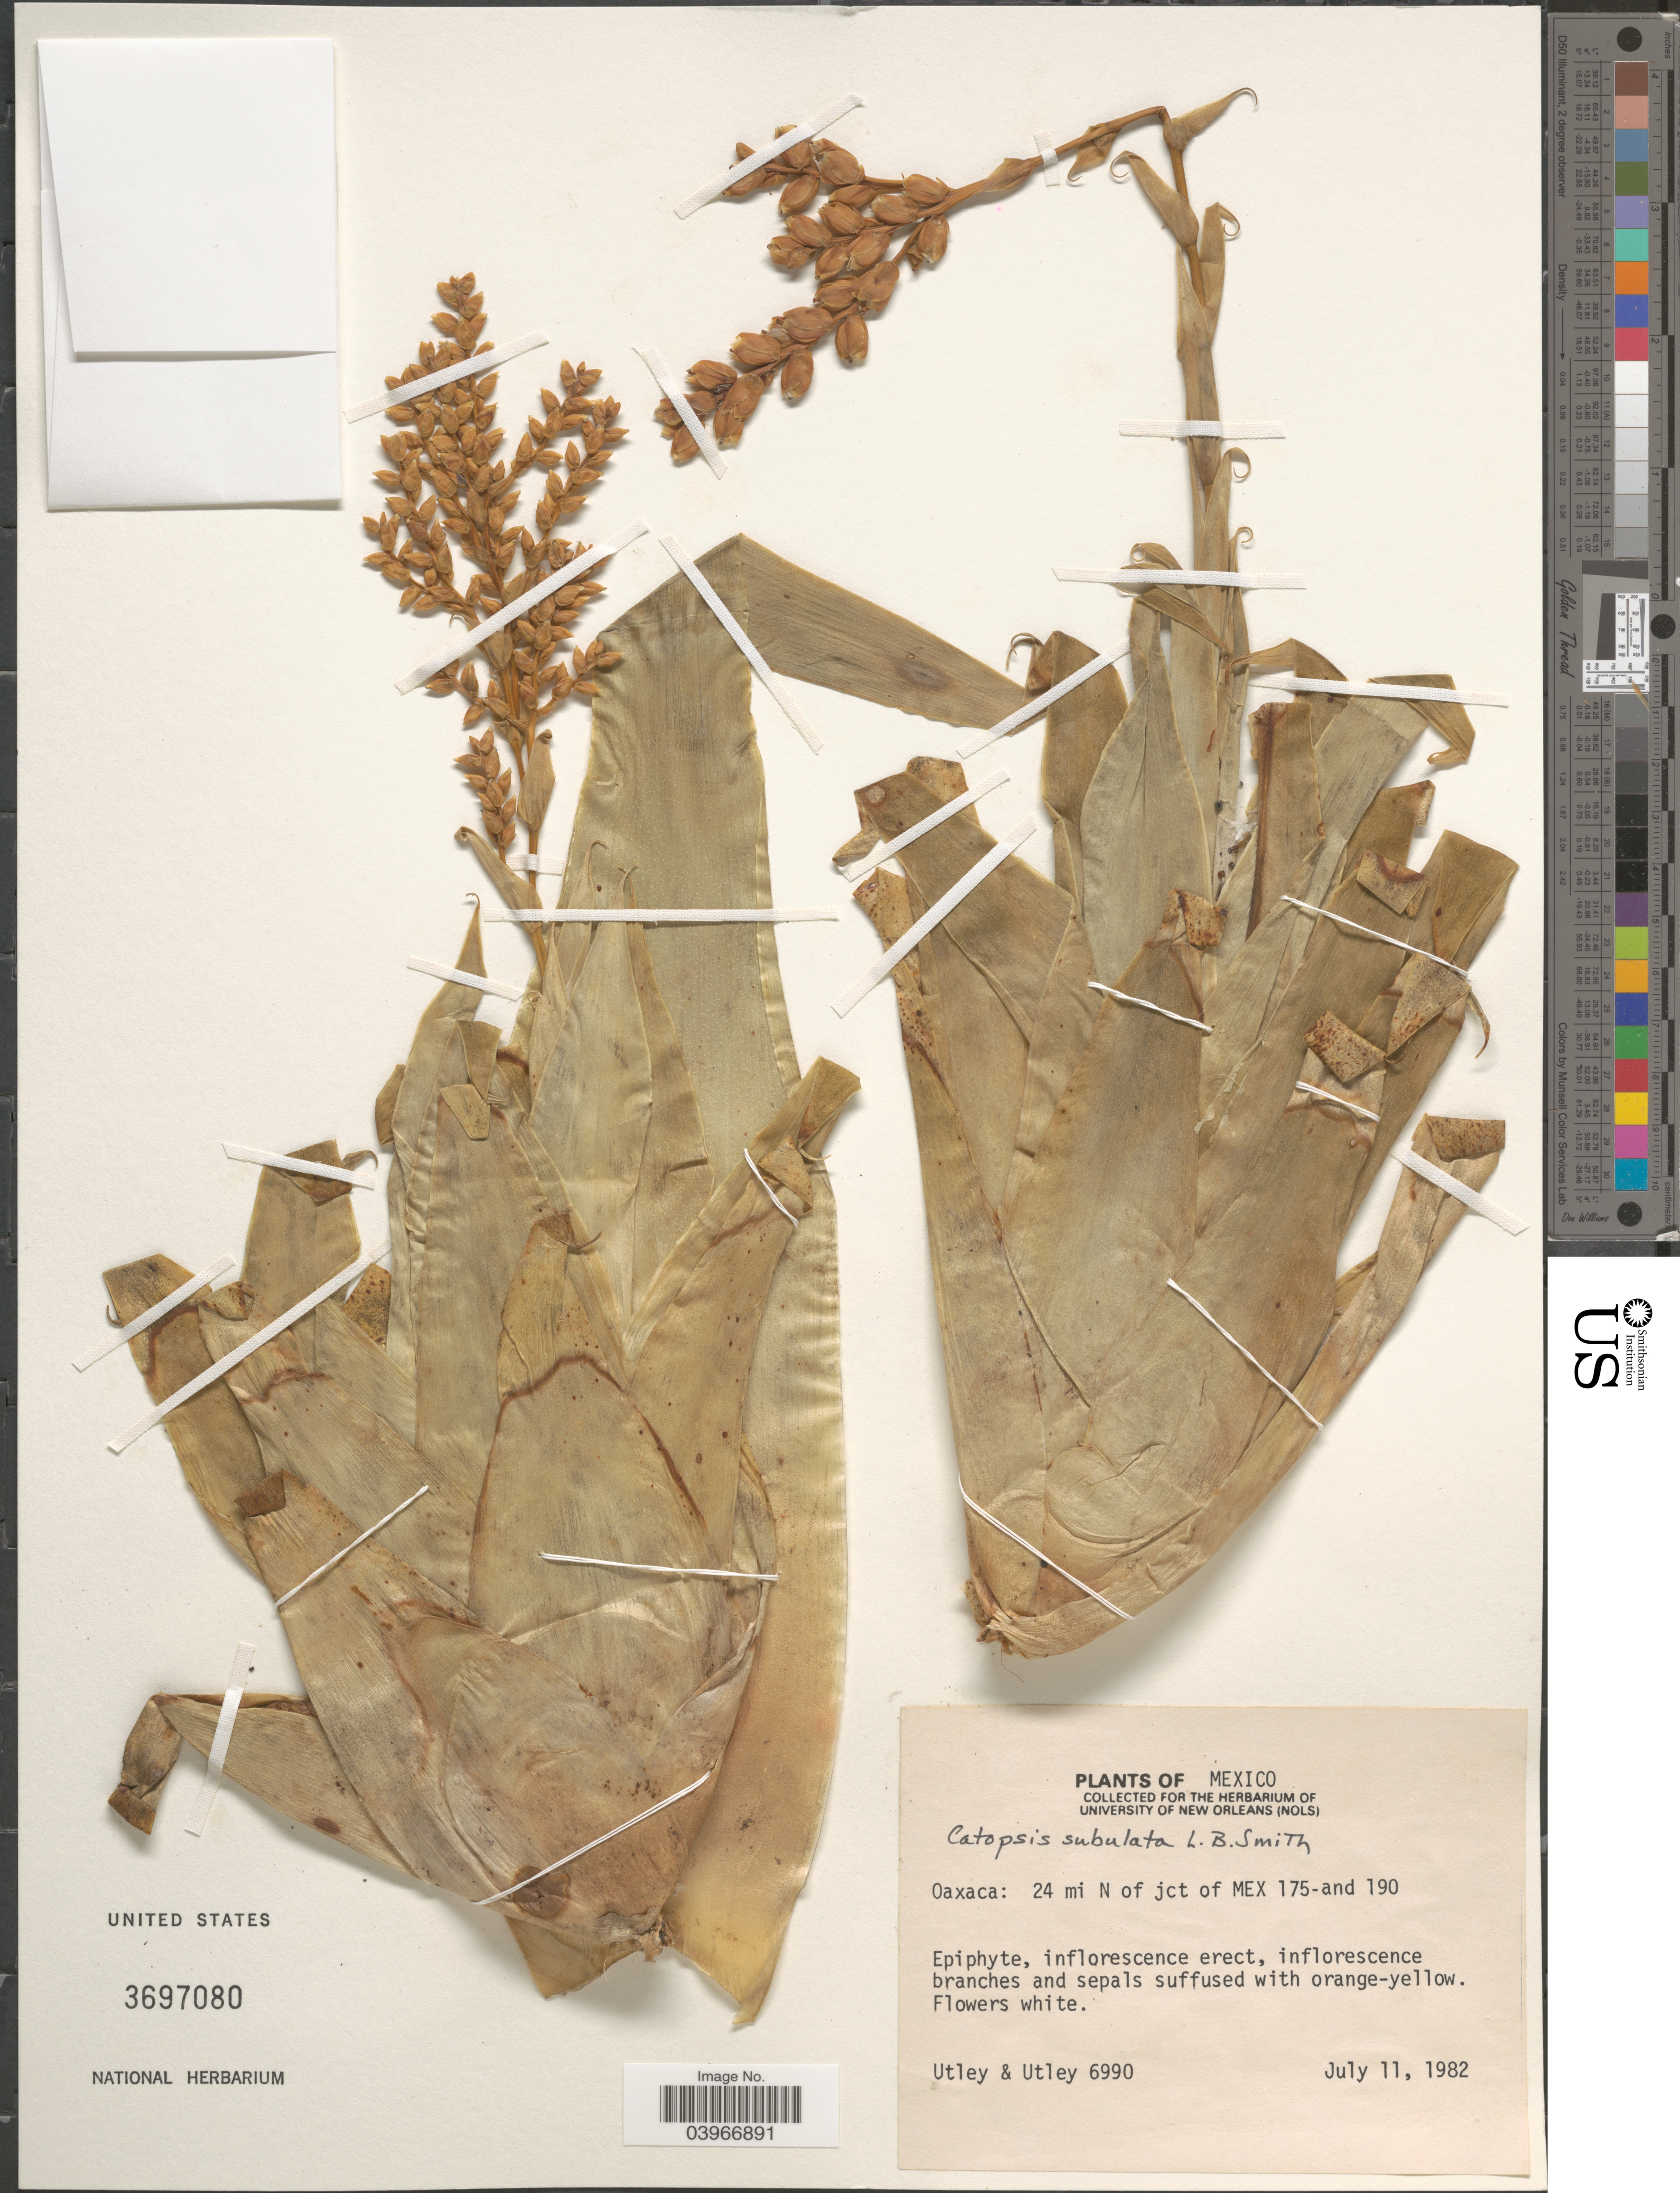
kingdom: Plantae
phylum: Tracheophyta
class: Liliopsida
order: Poales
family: Bromeliaceae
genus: Catopsis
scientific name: Catopsis subulata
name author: L.B. Sm.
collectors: Utley & Utley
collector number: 6990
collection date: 1982-07-11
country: Mexico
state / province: Oaxaca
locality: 24 mi N of jct of Mex 175-and 190.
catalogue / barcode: US 3697080